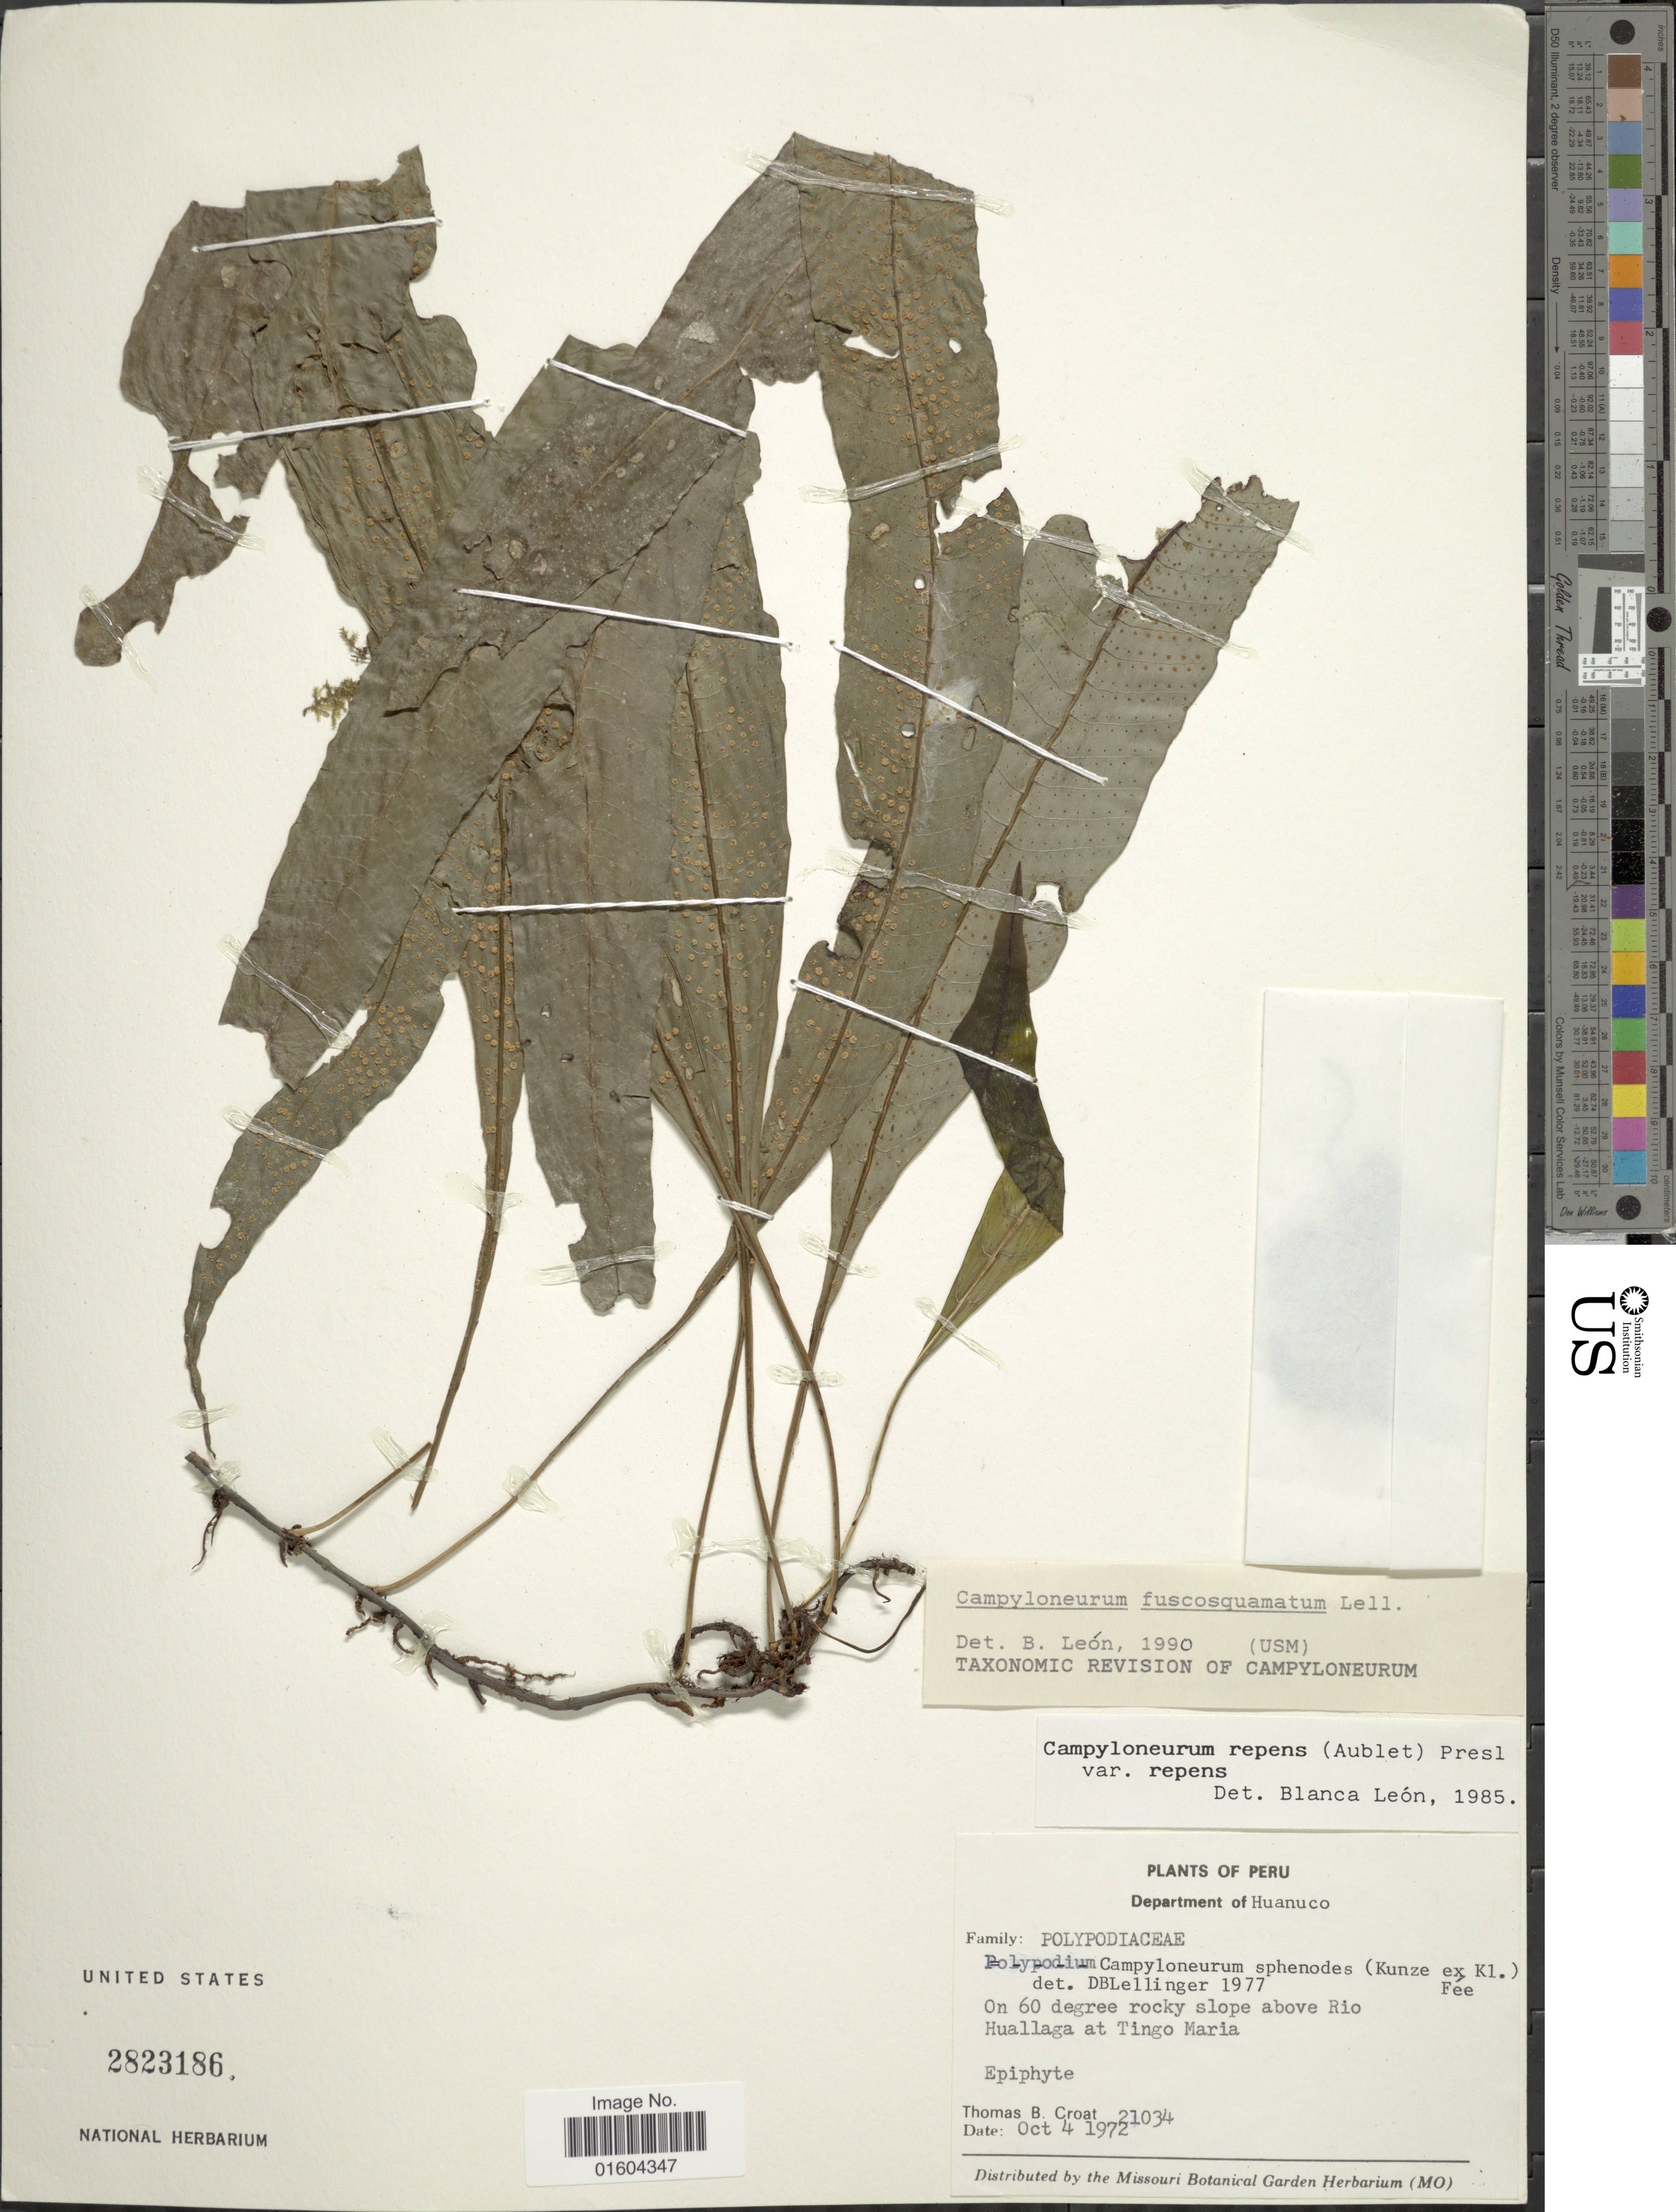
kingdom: Plantae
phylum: Tracheophyta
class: Polypodiopsida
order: Polypodiales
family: Polypodiaceae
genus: Campyloneurum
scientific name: Campyloneurum fuscosquamatum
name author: Lellinger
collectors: T. B. Croat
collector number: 21034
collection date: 1972-10-04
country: Peru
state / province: Huánuco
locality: Peru Department of Huanuco, On 60 degree rocky slope above Rio Huallaga at Tingo Maria.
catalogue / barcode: US 2823186